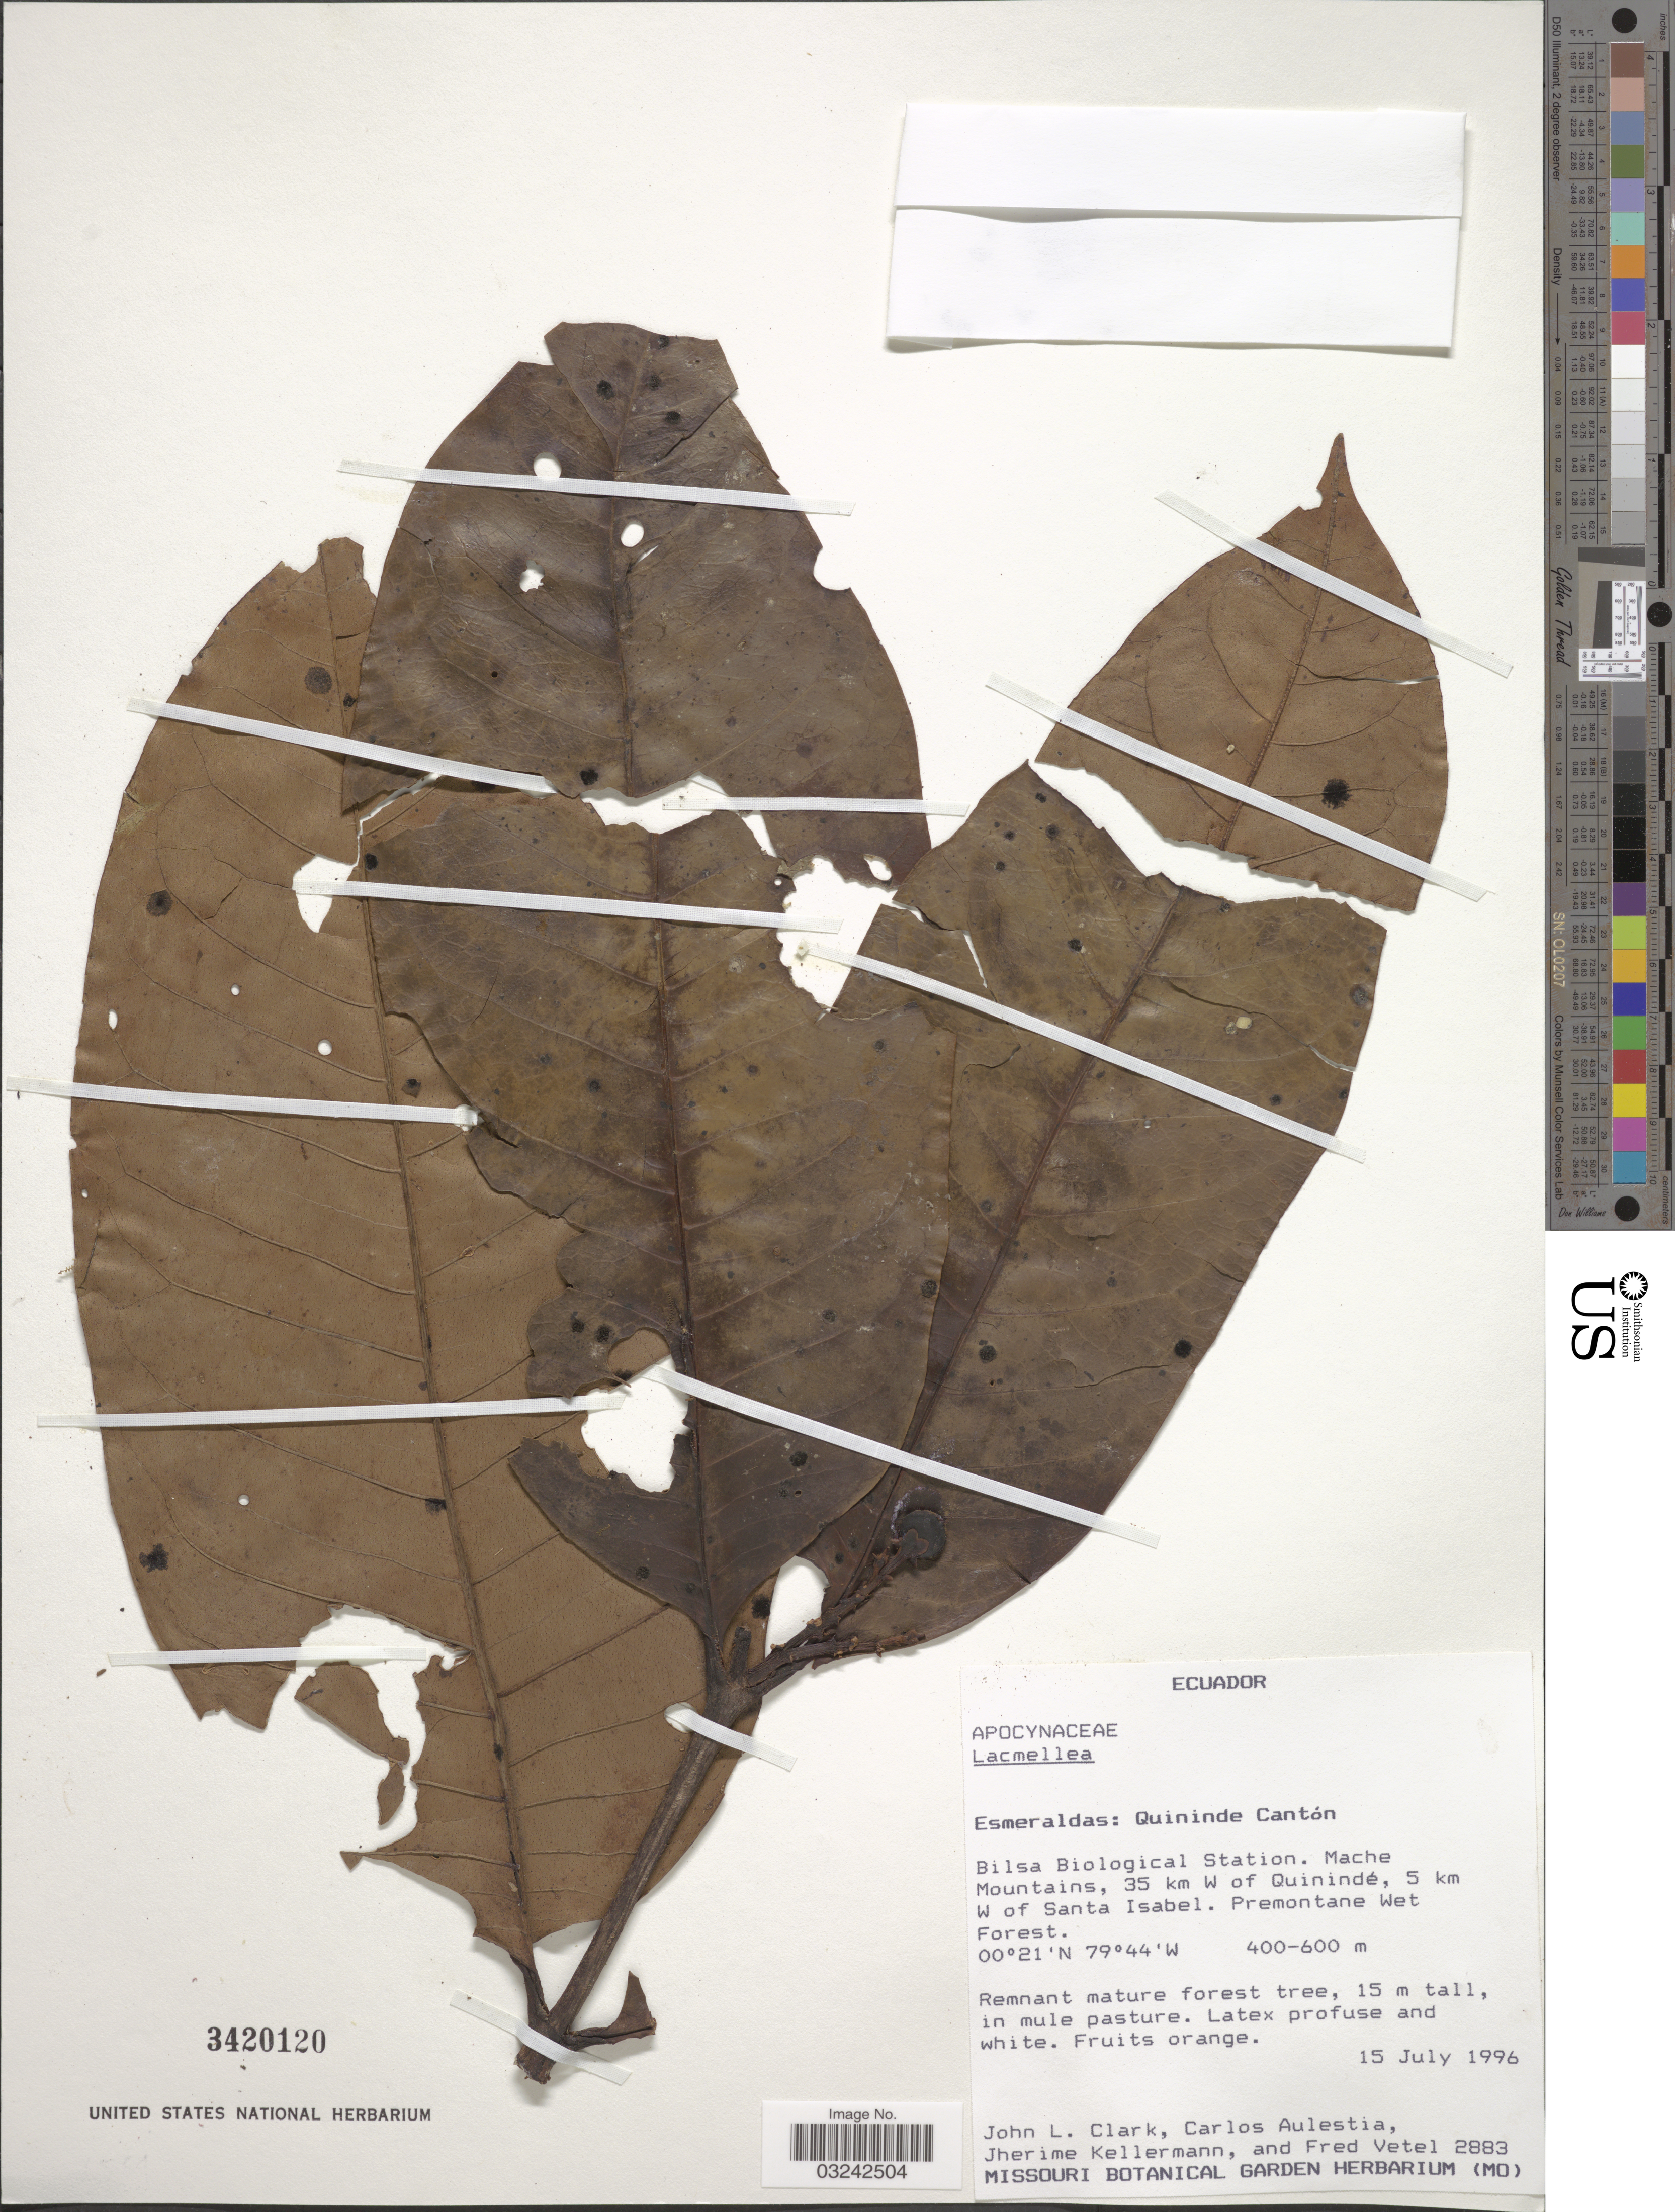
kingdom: Plantae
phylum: Tracheophyta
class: Magnoliopsida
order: Gentianales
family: Apocynaceae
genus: Lacmellea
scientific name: Lacmellea sp.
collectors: J. L. Clark, C. Aulestia, J. Kellermann & F. Vetel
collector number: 2883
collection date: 1996-07-15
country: Ecuador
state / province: Esmeraldas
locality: Quininde Cantón. Bilsa Biological Station. Mache Mountains, 35 km W of Quinindé, 5 km W of Santa Isabel.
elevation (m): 400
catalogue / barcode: US 3420120